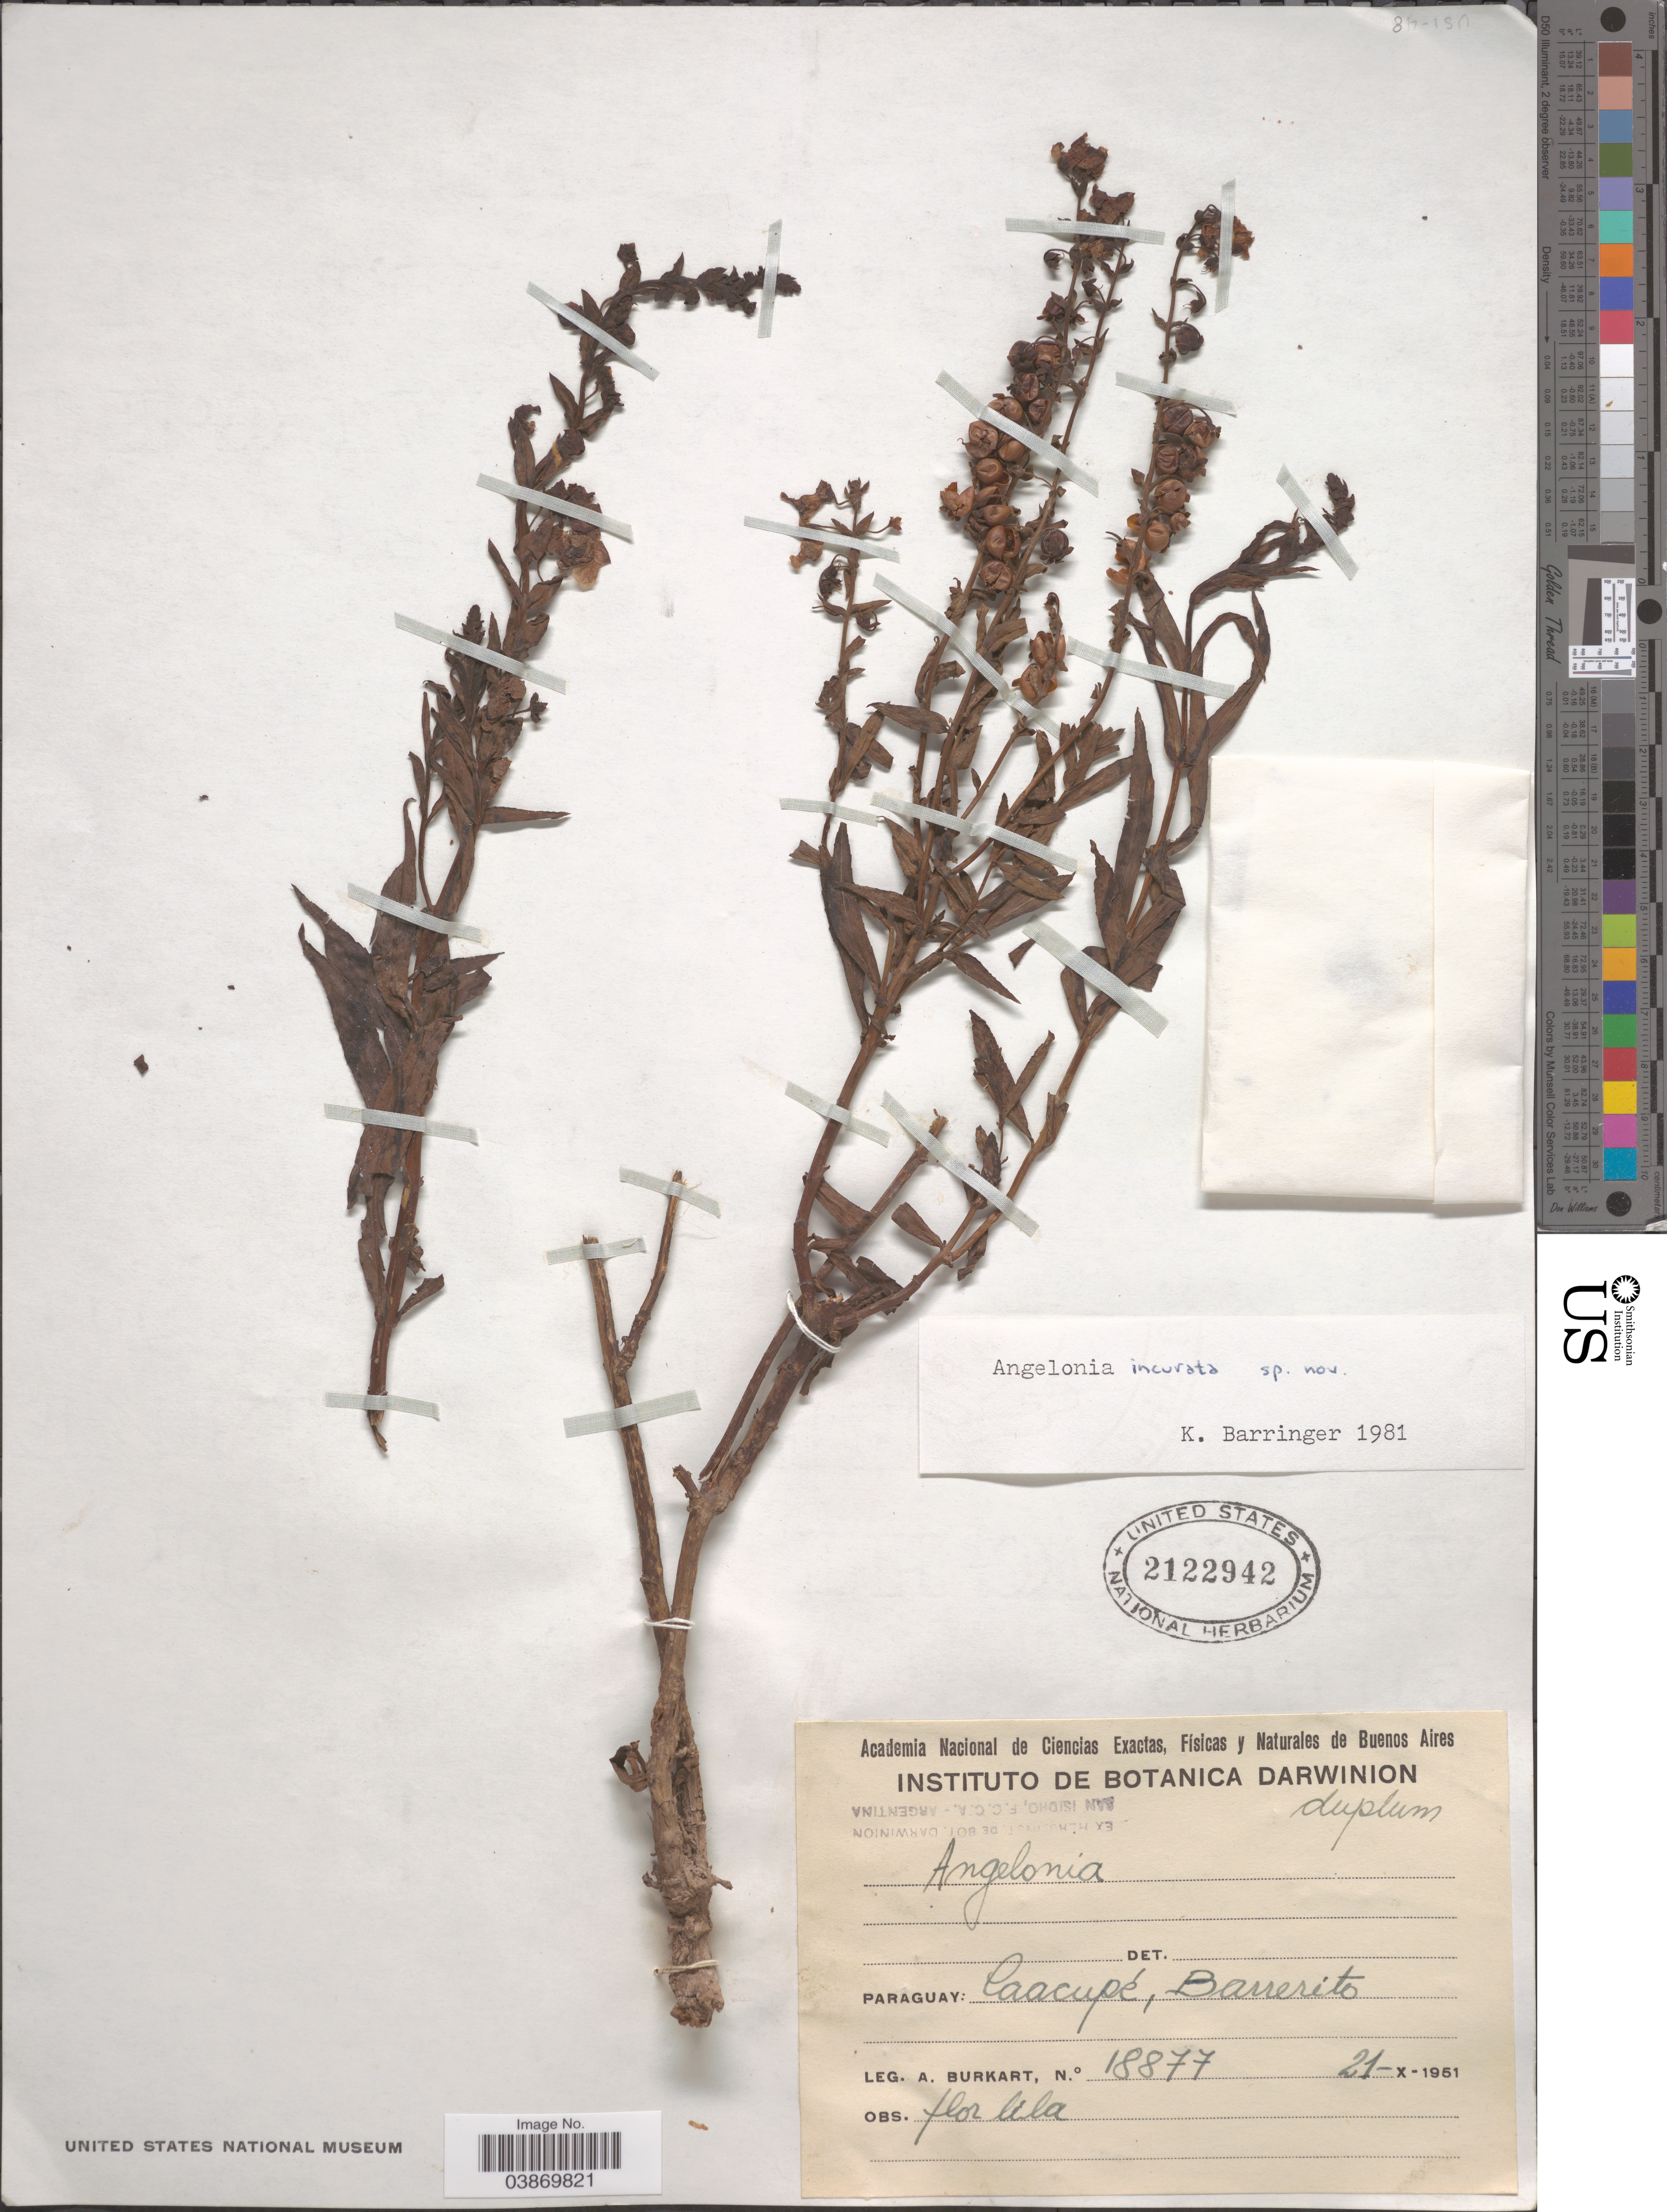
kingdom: Plantae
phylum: Tracheophyta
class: Magnoliopsida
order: Lamiales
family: Plantaginaceae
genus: Angelonia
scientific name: Angelonia incurata Barringer sp. nov. ined.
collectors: A. E. Burkart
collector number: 18877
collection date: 1951-10-21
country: Paraguay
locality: Caacupé, Barrerito.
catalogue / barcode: US 2122942